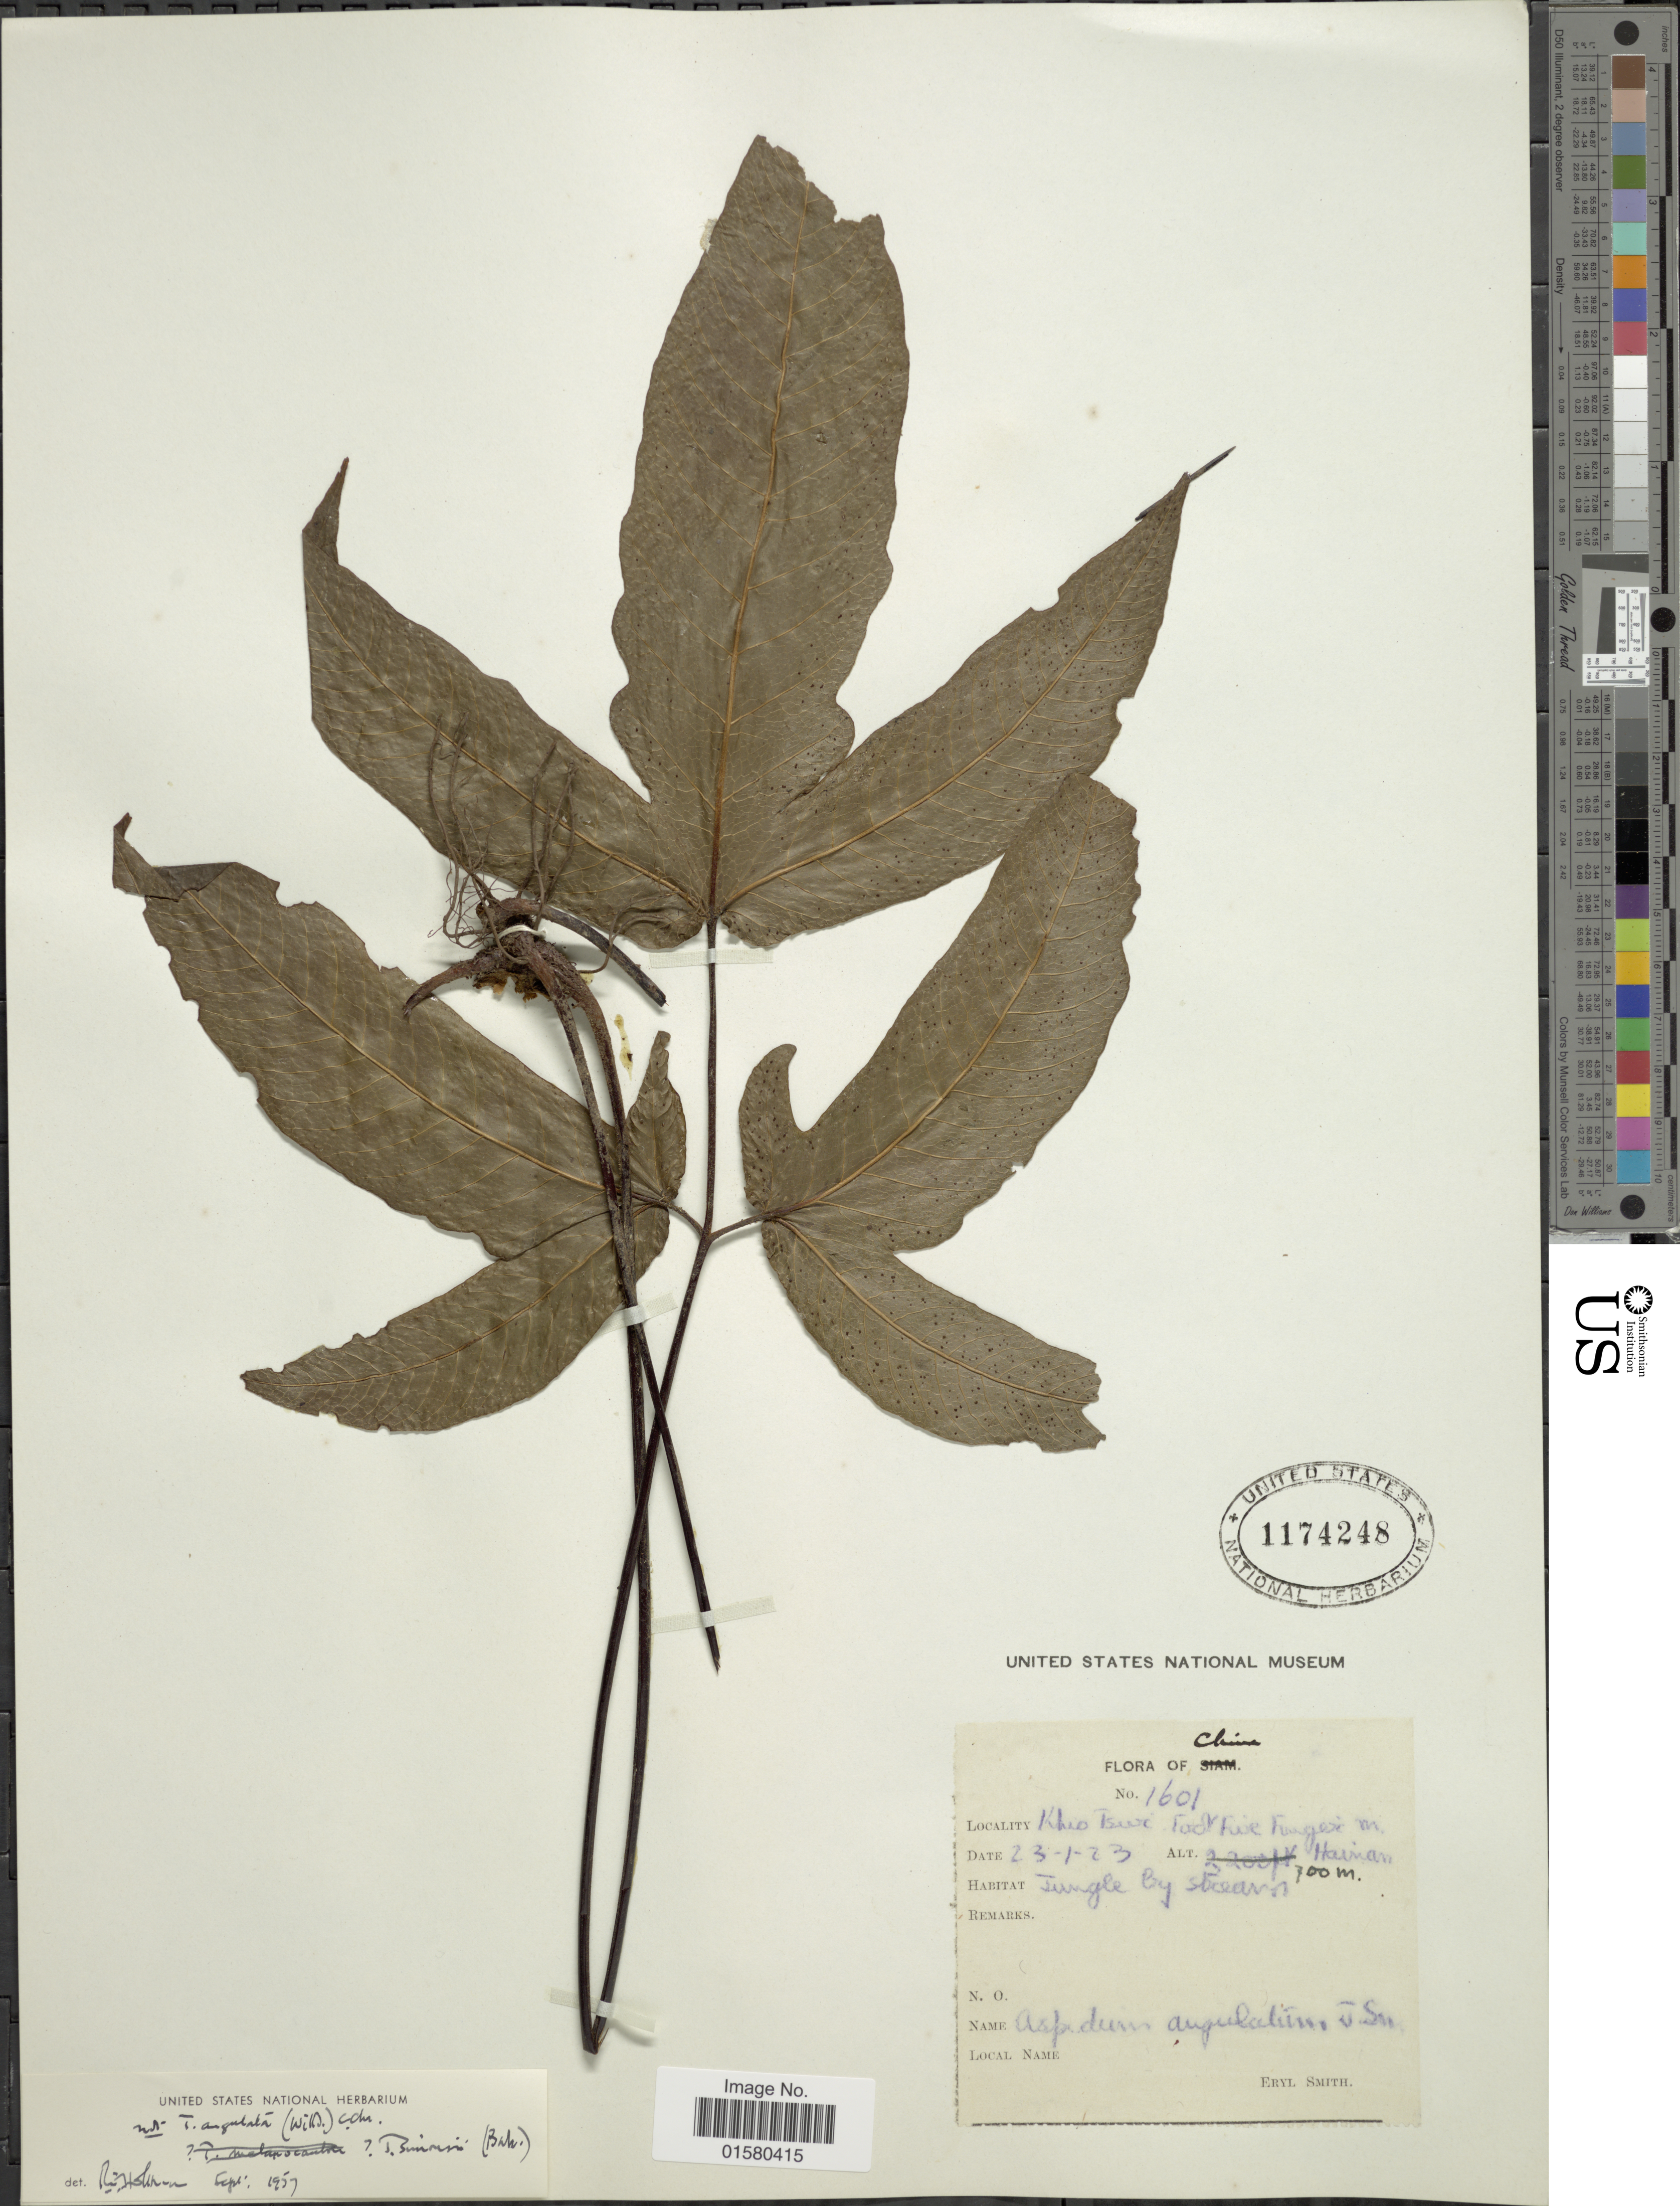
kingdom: Plantae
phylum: Tracheophyta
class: Polypodiopsida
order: Polypodiales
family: Tectariaceae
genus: Tectaria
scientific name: Tectaria simonsii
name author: (Baker) Ching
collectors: C. E. Smith Jr.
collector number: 1601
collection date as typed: Transcribed d/m/y: 23/1/23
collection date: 1923-01-23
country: China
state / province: Hainan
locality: Khio tswi Tod Foo Five Finger, m. Jungle by stream.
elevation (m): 700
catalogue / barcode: US 1174248